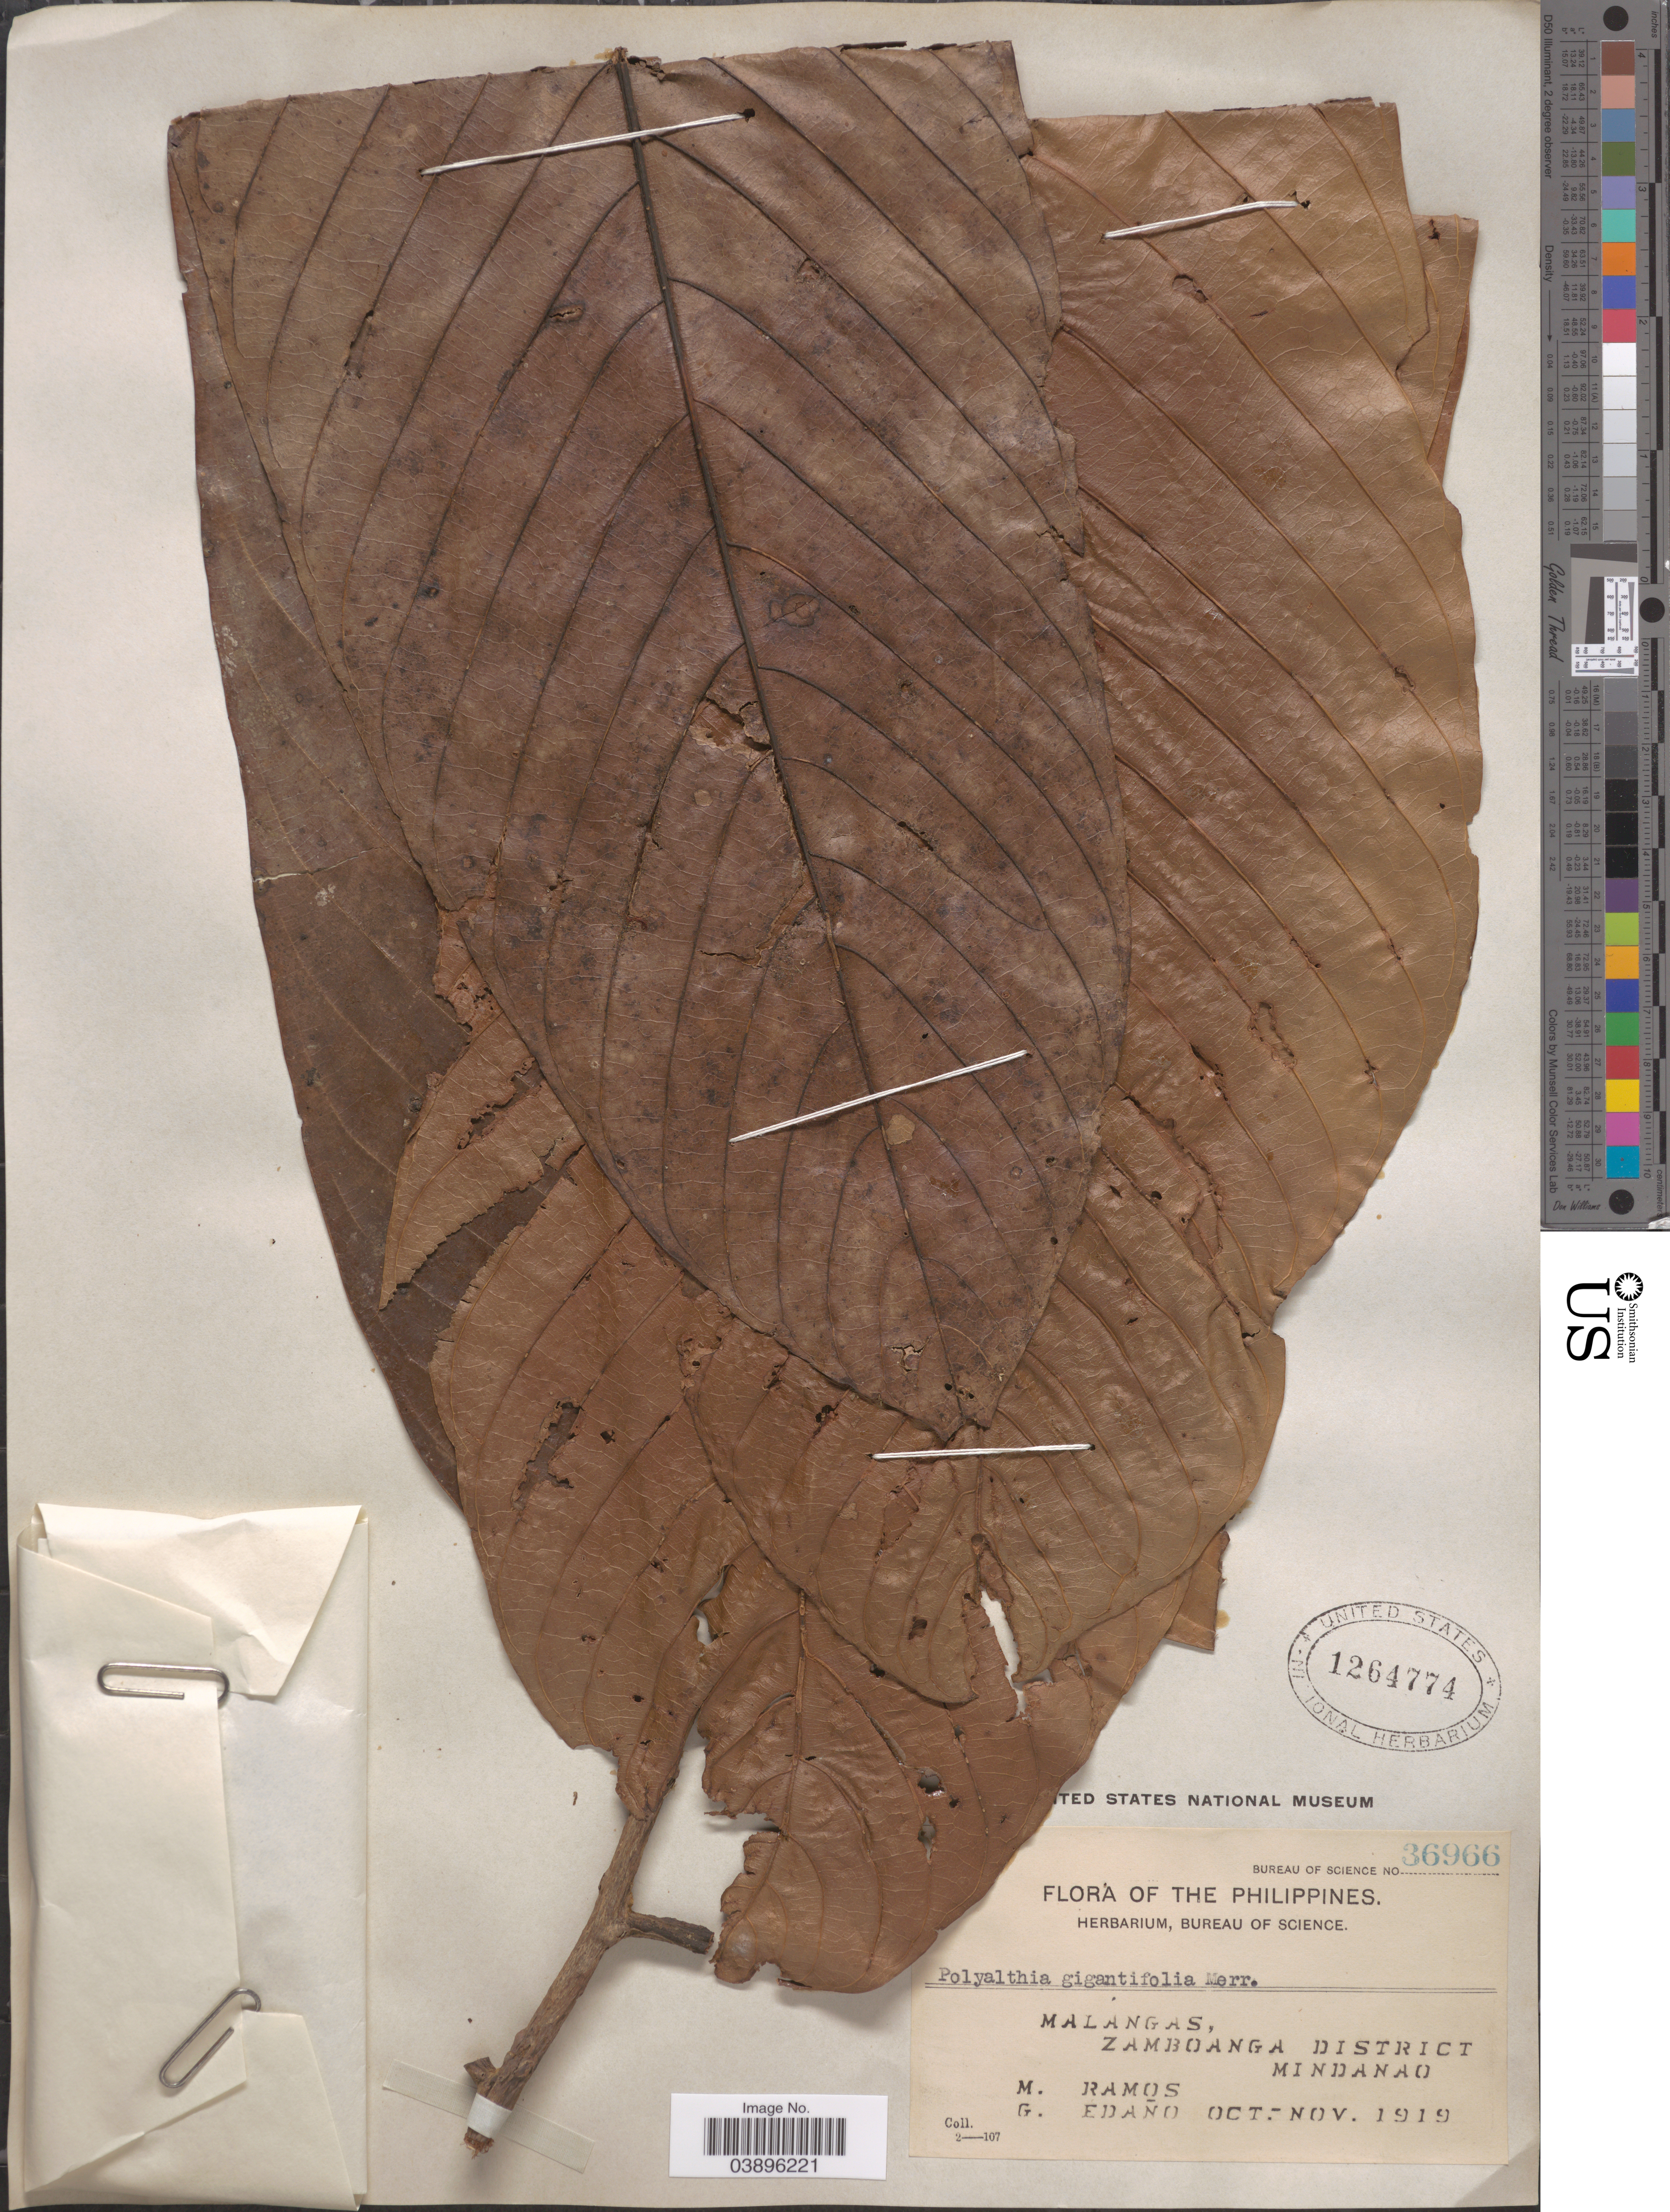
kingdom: Plantae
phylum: Tracheophyta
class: Magnoliopsida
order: Magnoliales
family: Annonaceae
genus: Polyalthia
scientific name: Polyalthia gigantifolia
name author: Merr.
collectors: M. Ramos & G. Edaño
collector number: Bureau of Science 36966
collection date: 1919-10/1919-11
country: Philippines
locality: Malangas, Zamboanga District. Mindanao.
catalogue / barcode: US 1264774